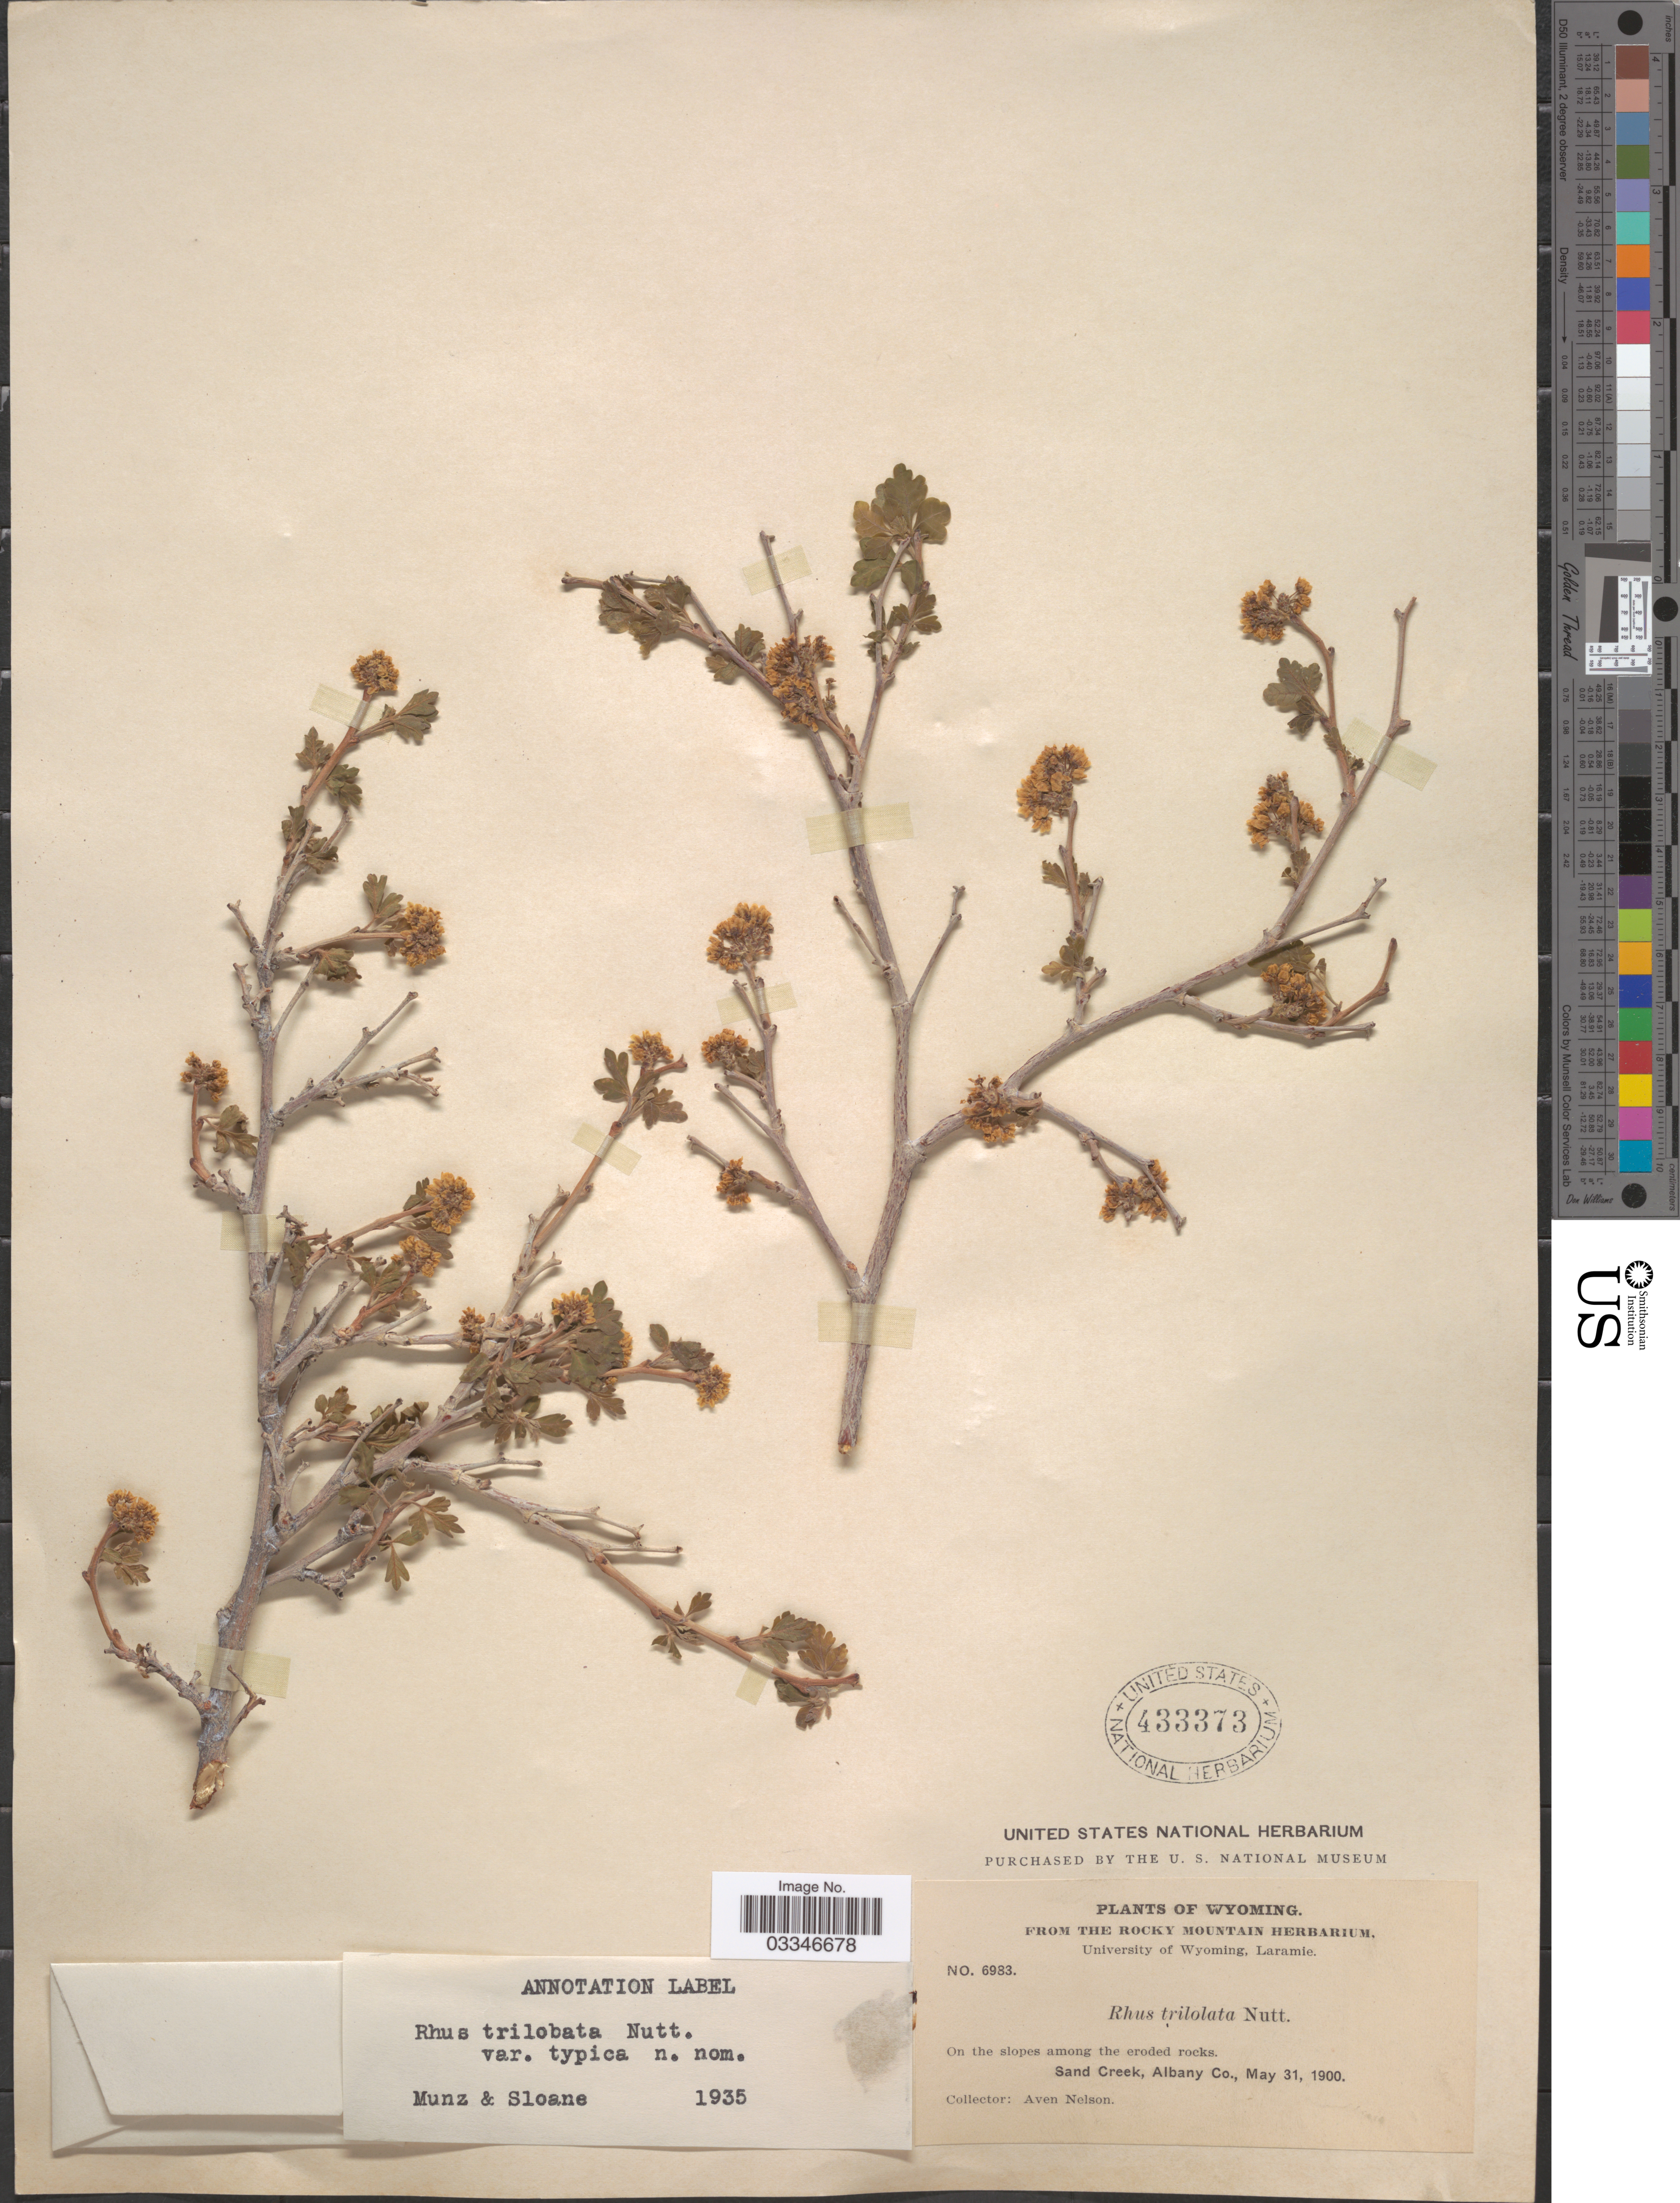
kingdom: Plantae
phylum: Tracheophyta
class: Magnoliopsida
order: Sapindales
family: Anacardiaceae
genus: Rhus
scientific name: Rhus trilobata var. typica Munz & Sloane ined.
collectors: A. Nelson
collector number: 6983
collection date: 1900-05-31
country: United States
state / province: Wyoming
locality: Sand Creek, Albany Co.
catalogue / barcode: US 433373